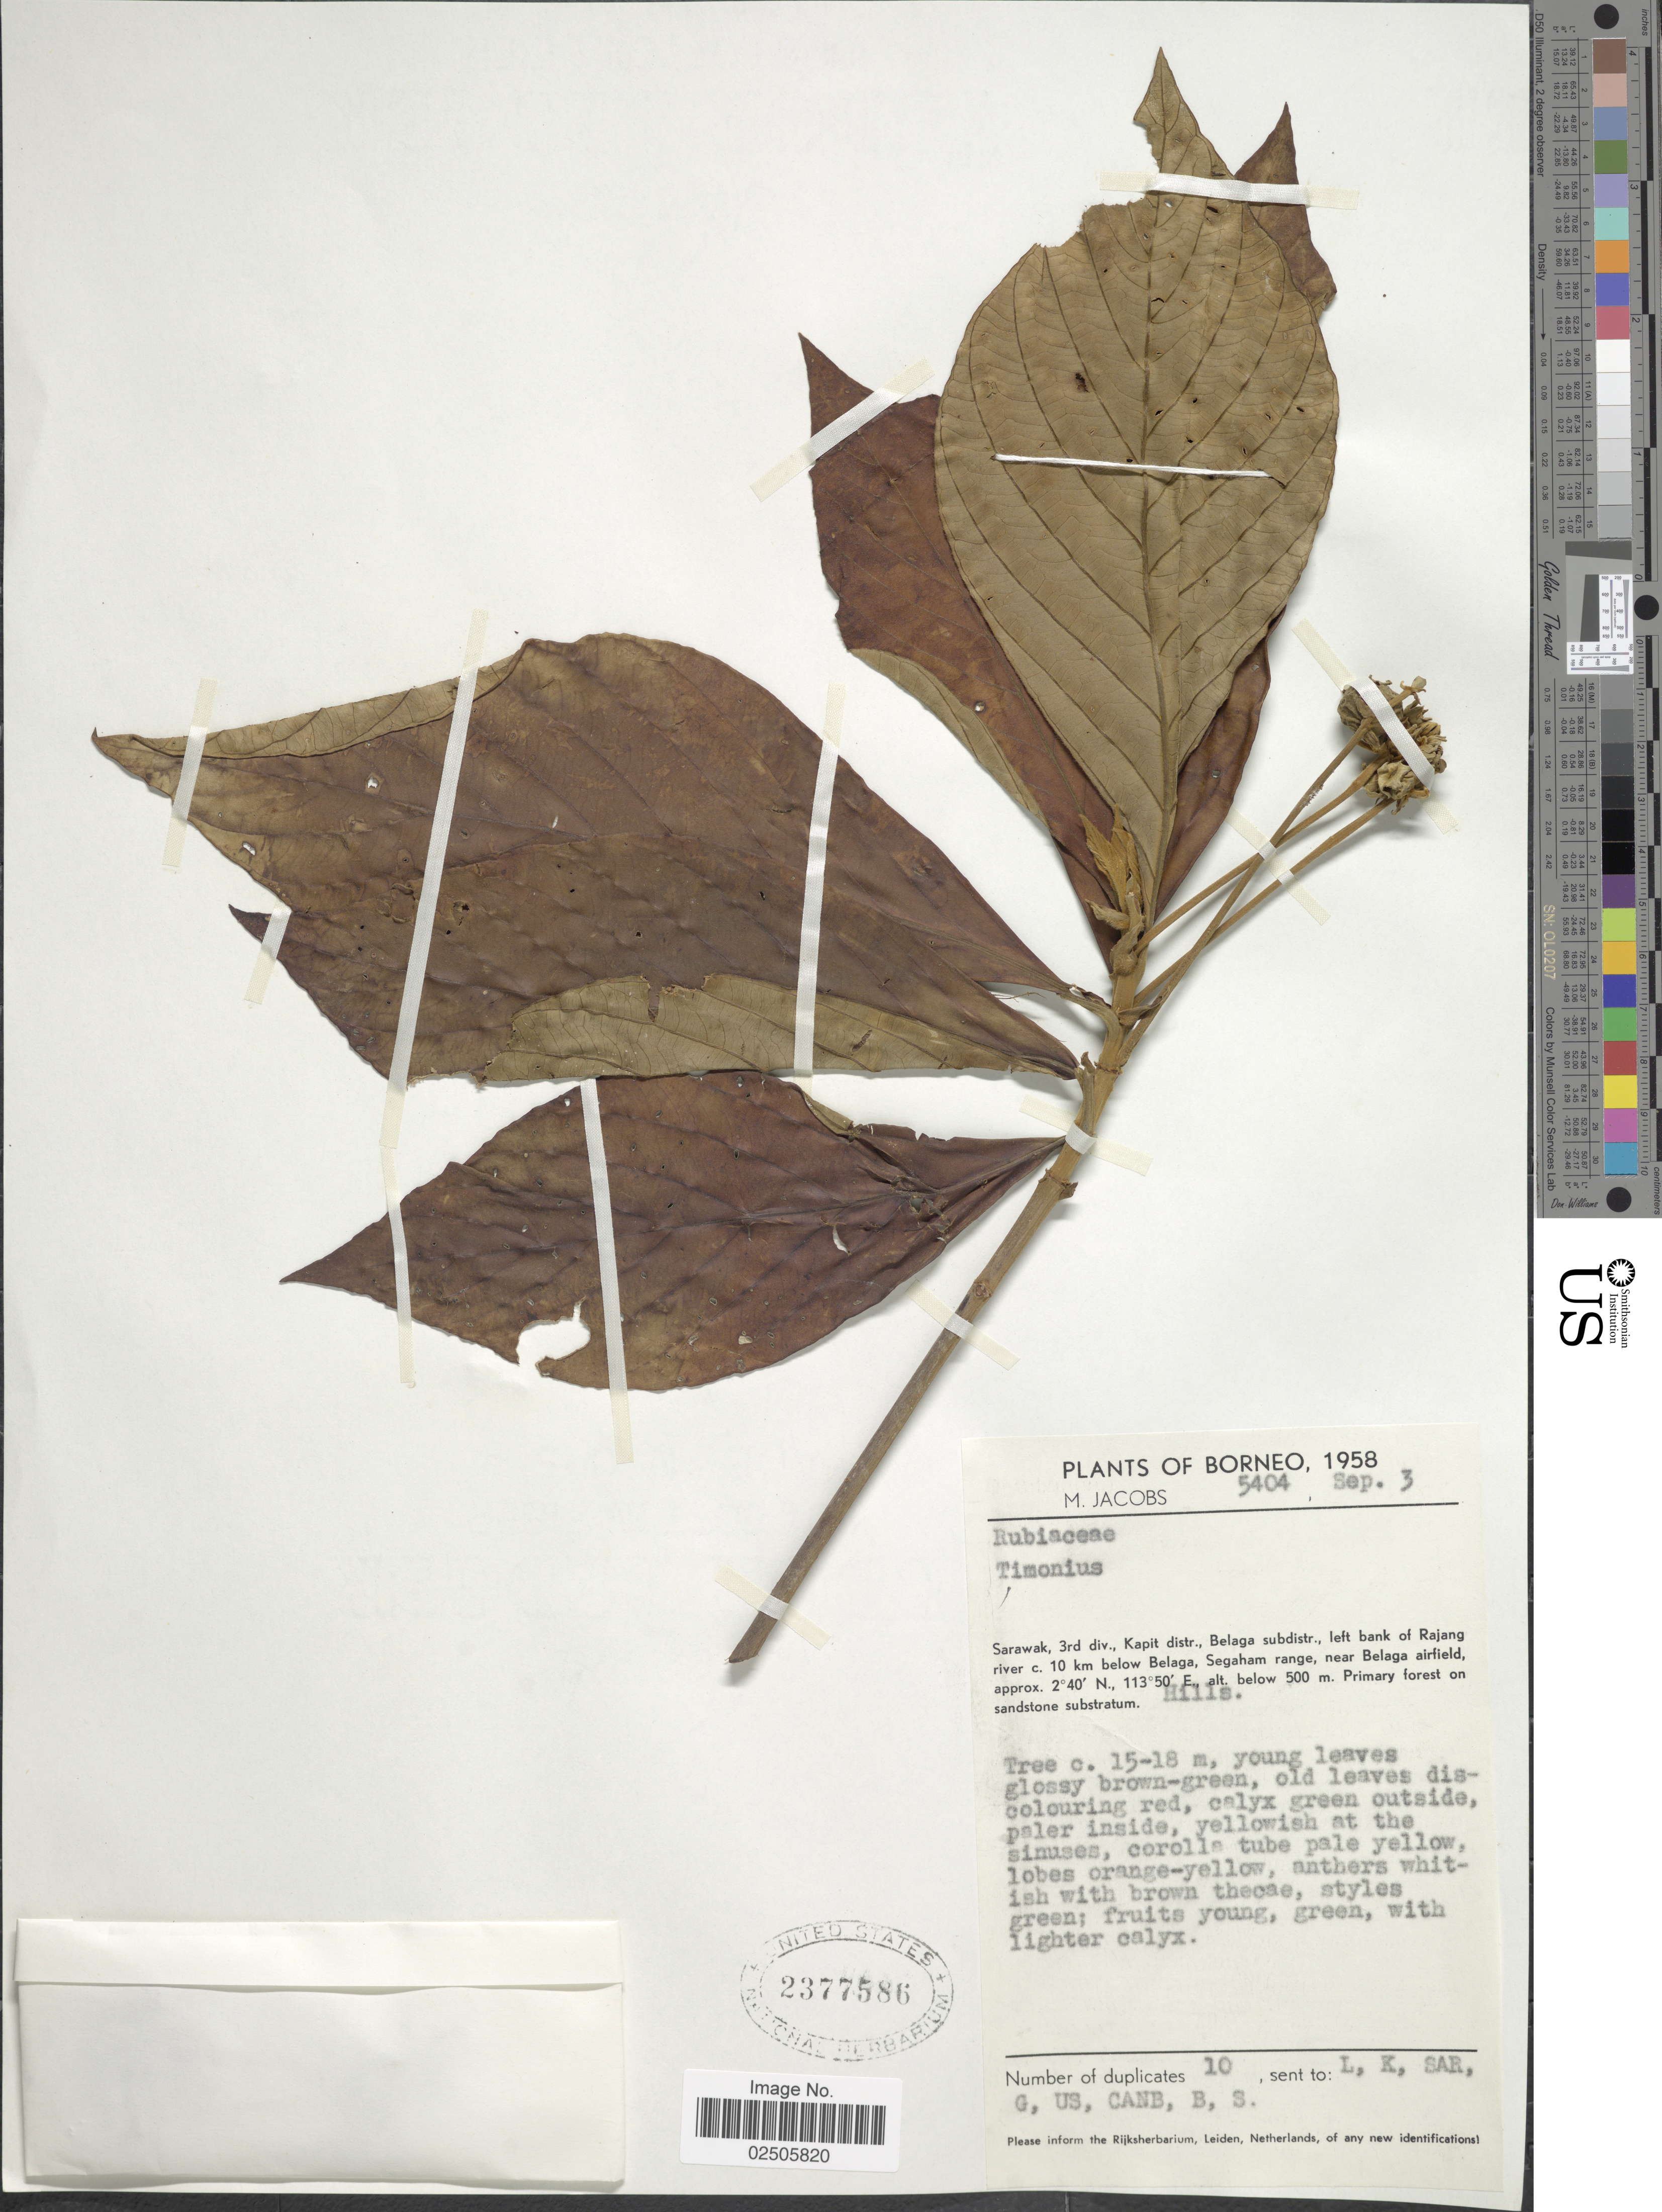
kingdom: Plantae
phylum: Tracheophyta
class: Magnoliopsida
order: Gentianales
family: Rubiaceae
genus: Timonius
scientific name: Timonius sp.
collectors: M. Jacobs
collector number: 5404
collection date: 1958-09-03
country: Malaysia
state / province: Sarawak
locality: Borneo, Sarawak, 3rd div., Kapit distr. Belaga subdistr., left bank of Rajang river c. 10 km below Belaga, Segaham range, near Belaga airfield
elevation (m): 500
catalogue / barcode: US 2377586